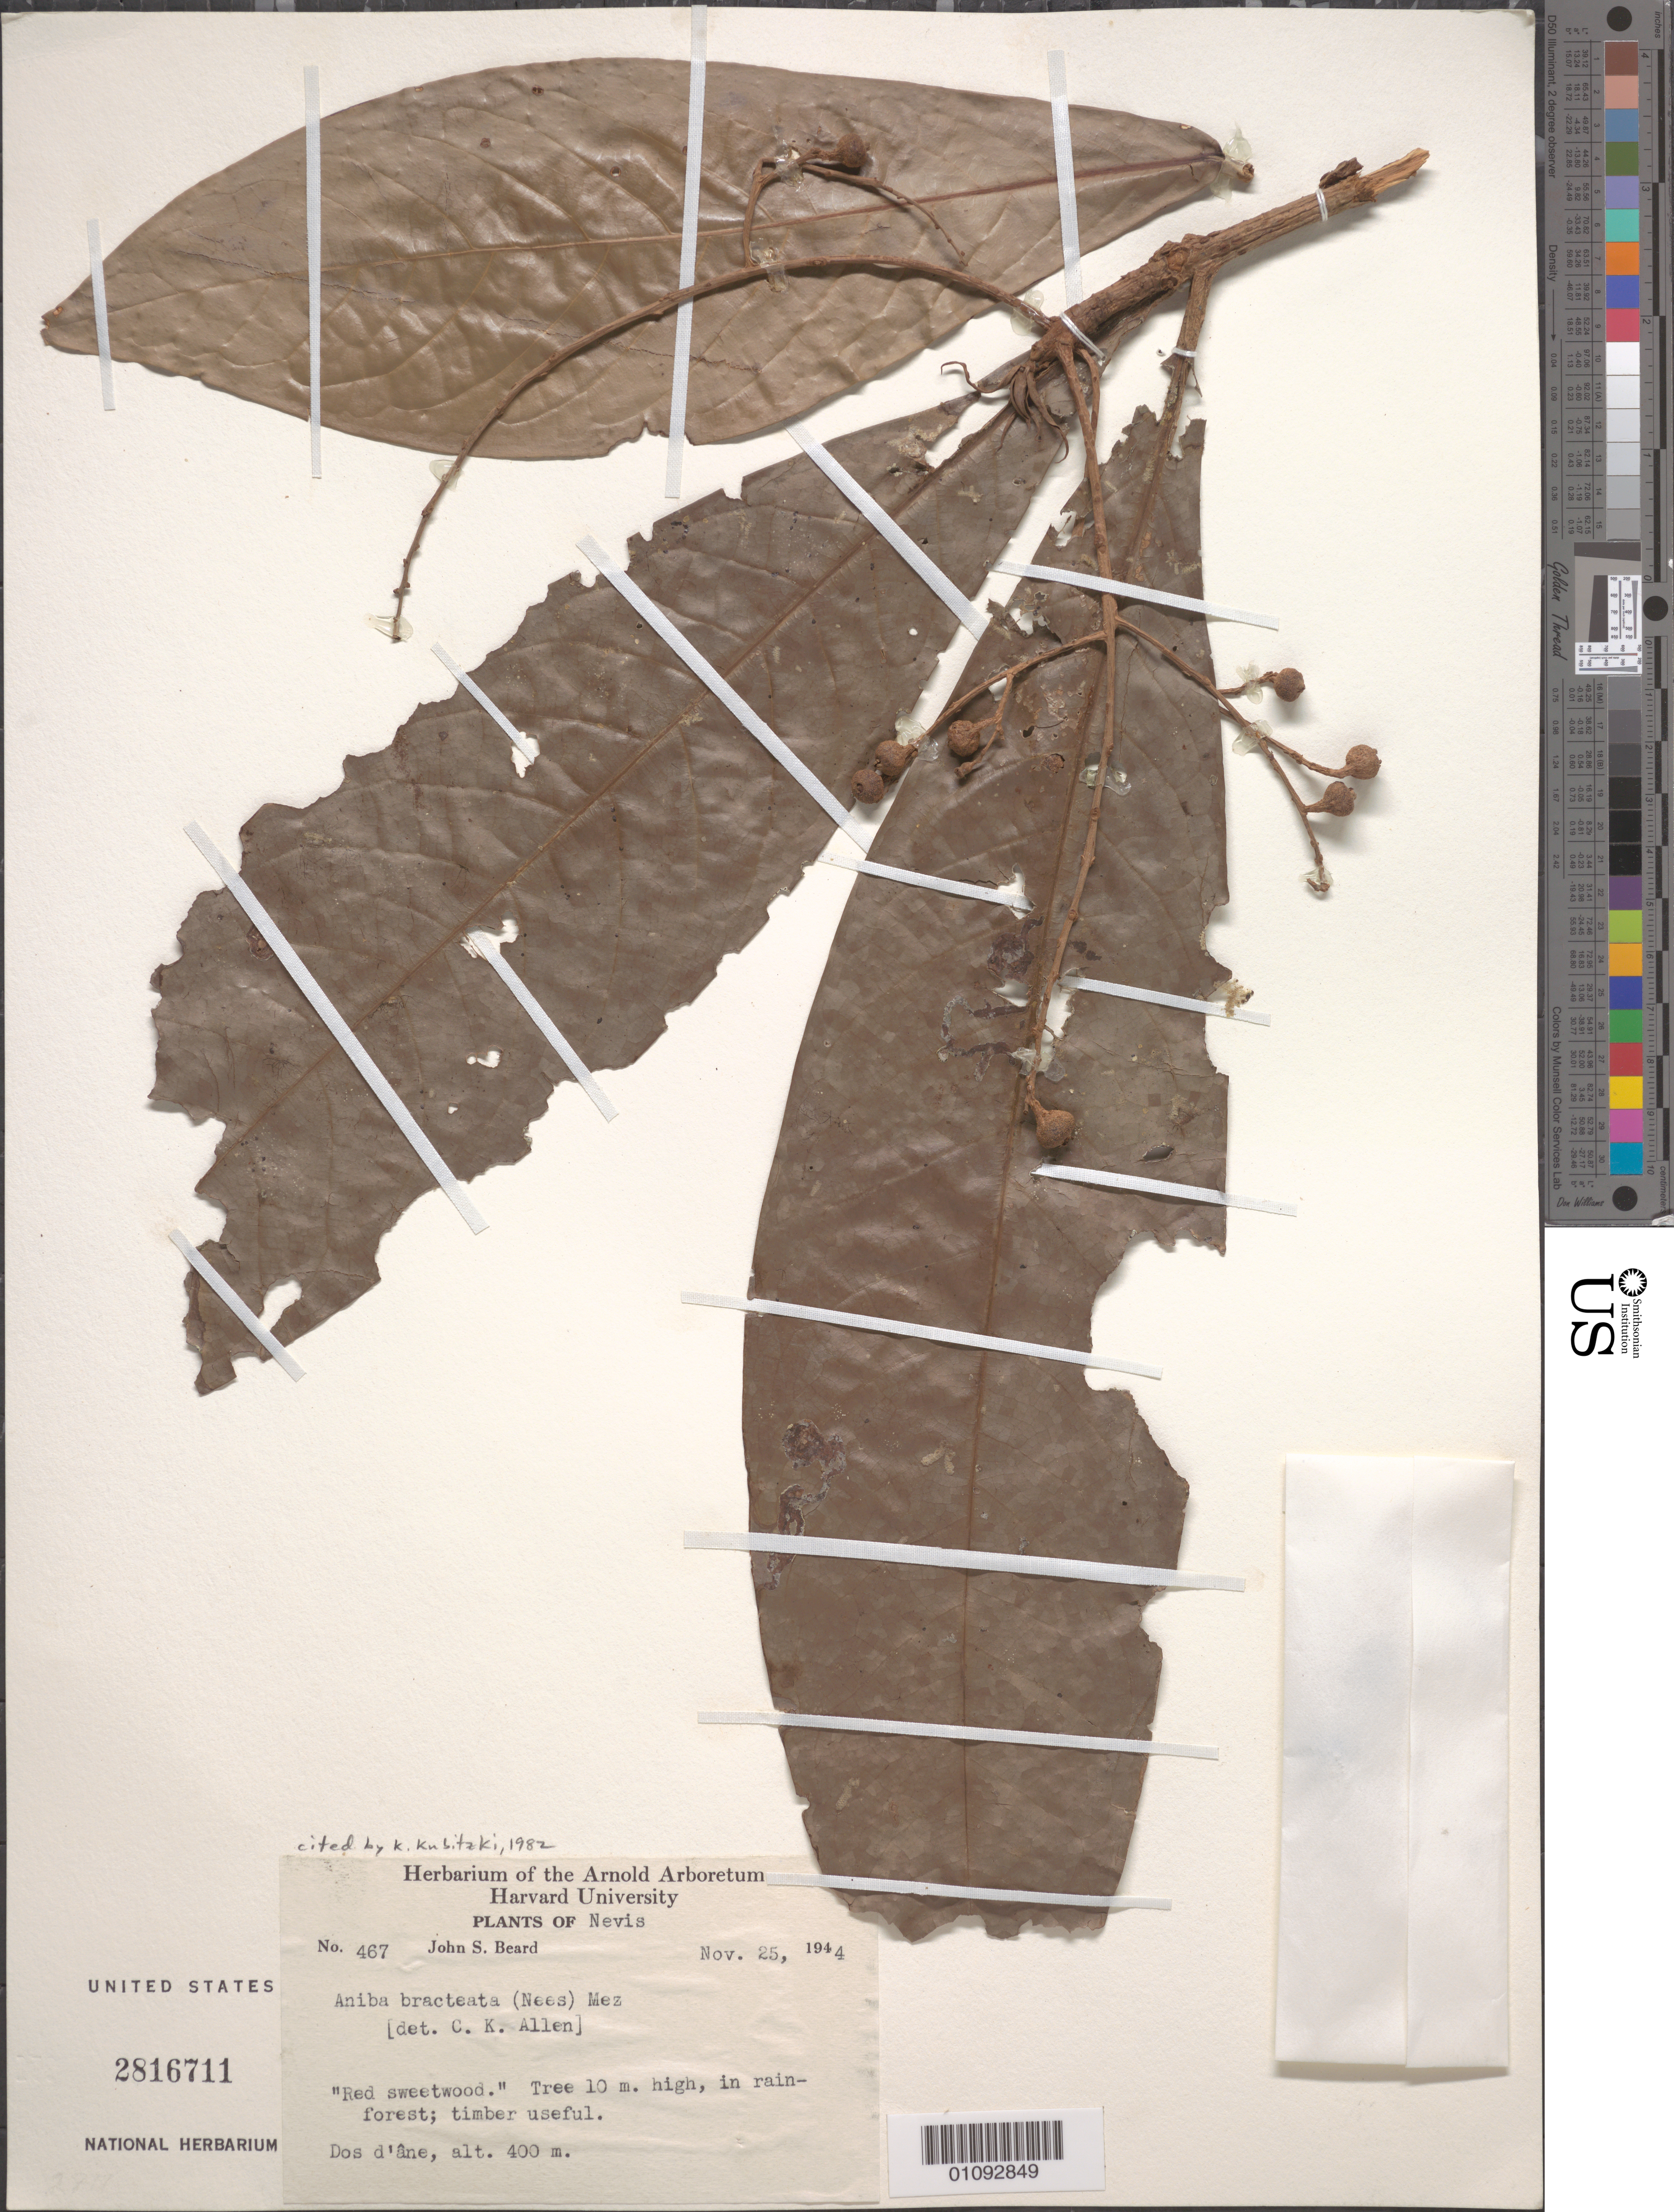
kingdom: Plantae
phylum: Tracheophyta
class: Magnoliopsida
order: Laurales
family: Lauraceae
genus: Aniba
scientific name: Aniba bracteata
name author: (Nees) Mez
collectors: J. Beard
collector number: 467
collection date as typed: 25 Nov 1944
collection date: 1944-11-25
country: St. Christopher-Nevis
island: Nevis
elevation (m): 400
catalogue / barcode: US 2816711